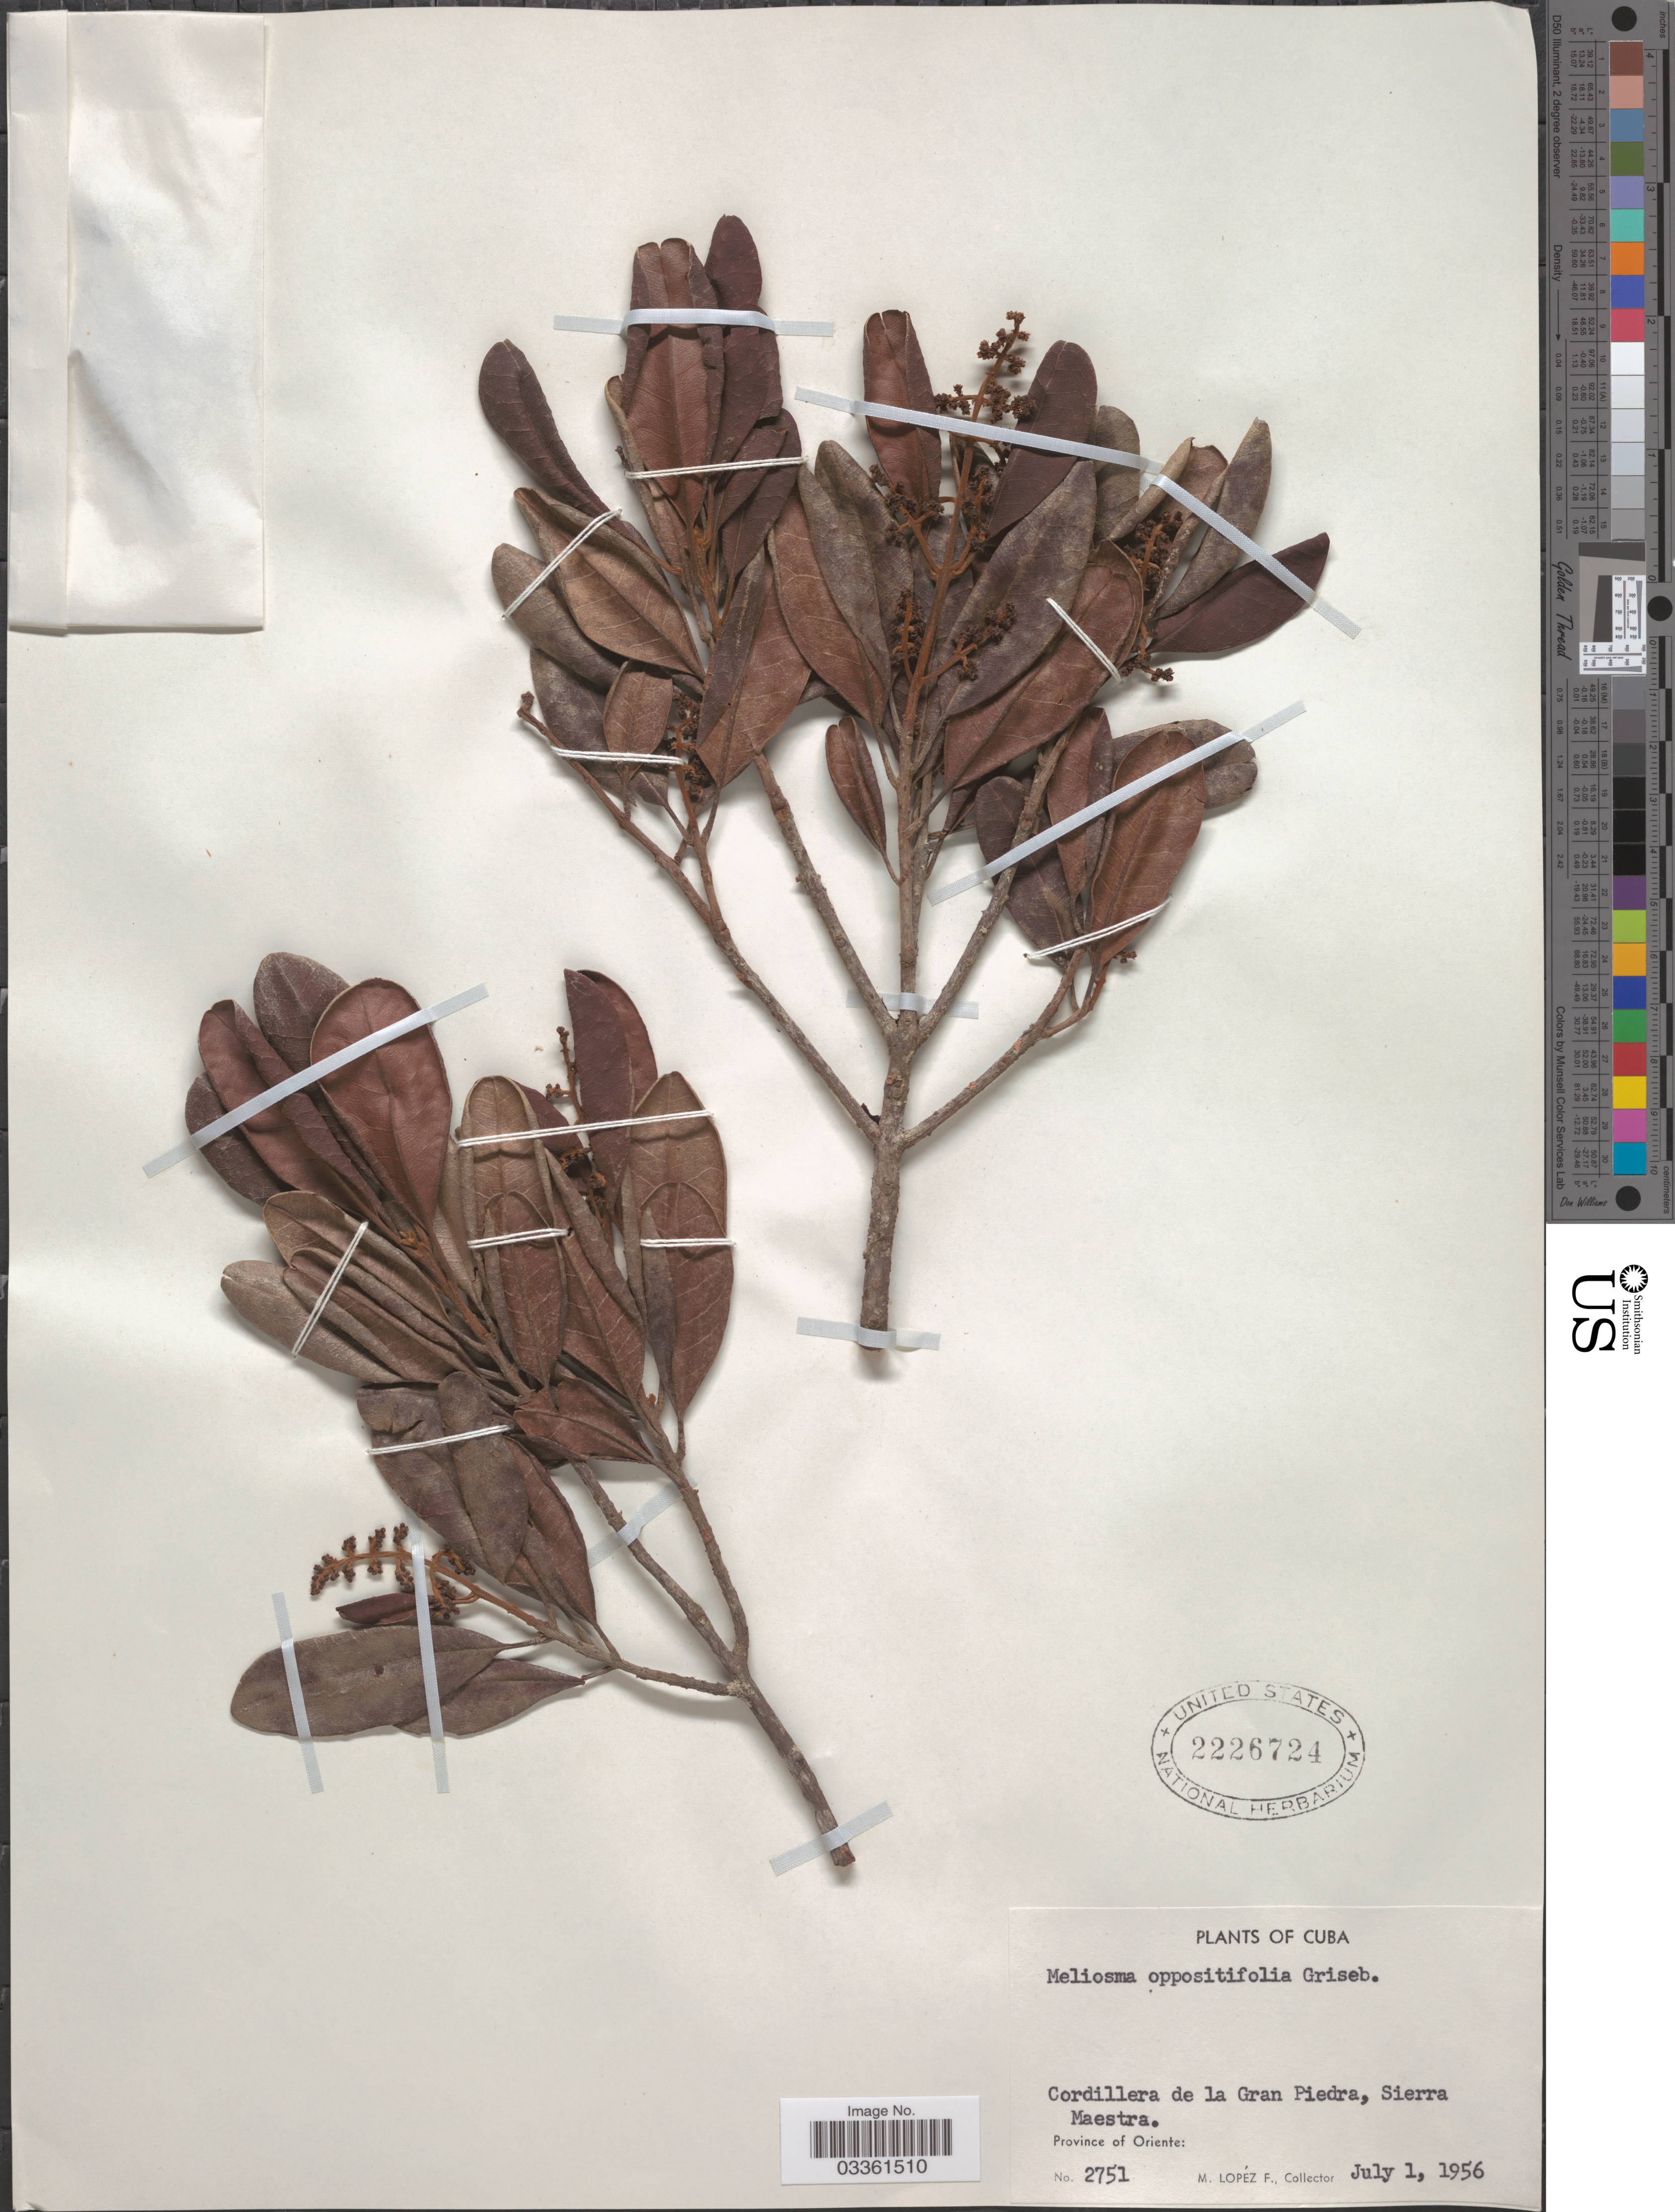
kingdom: Plantae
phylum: Tracheophyta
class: Magnoliopsida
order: Proteales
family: Sabiaceae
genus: Meliosma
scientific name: Meliosma obtusifolia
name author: (Bello) Krug & Urb.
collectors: M. Lopéz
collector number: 2751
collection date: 1956-07-01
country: Cuba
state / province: Oriente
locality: Cordillera de la Gran Piedra, Sierra Maestra.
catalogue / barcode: US 2226724